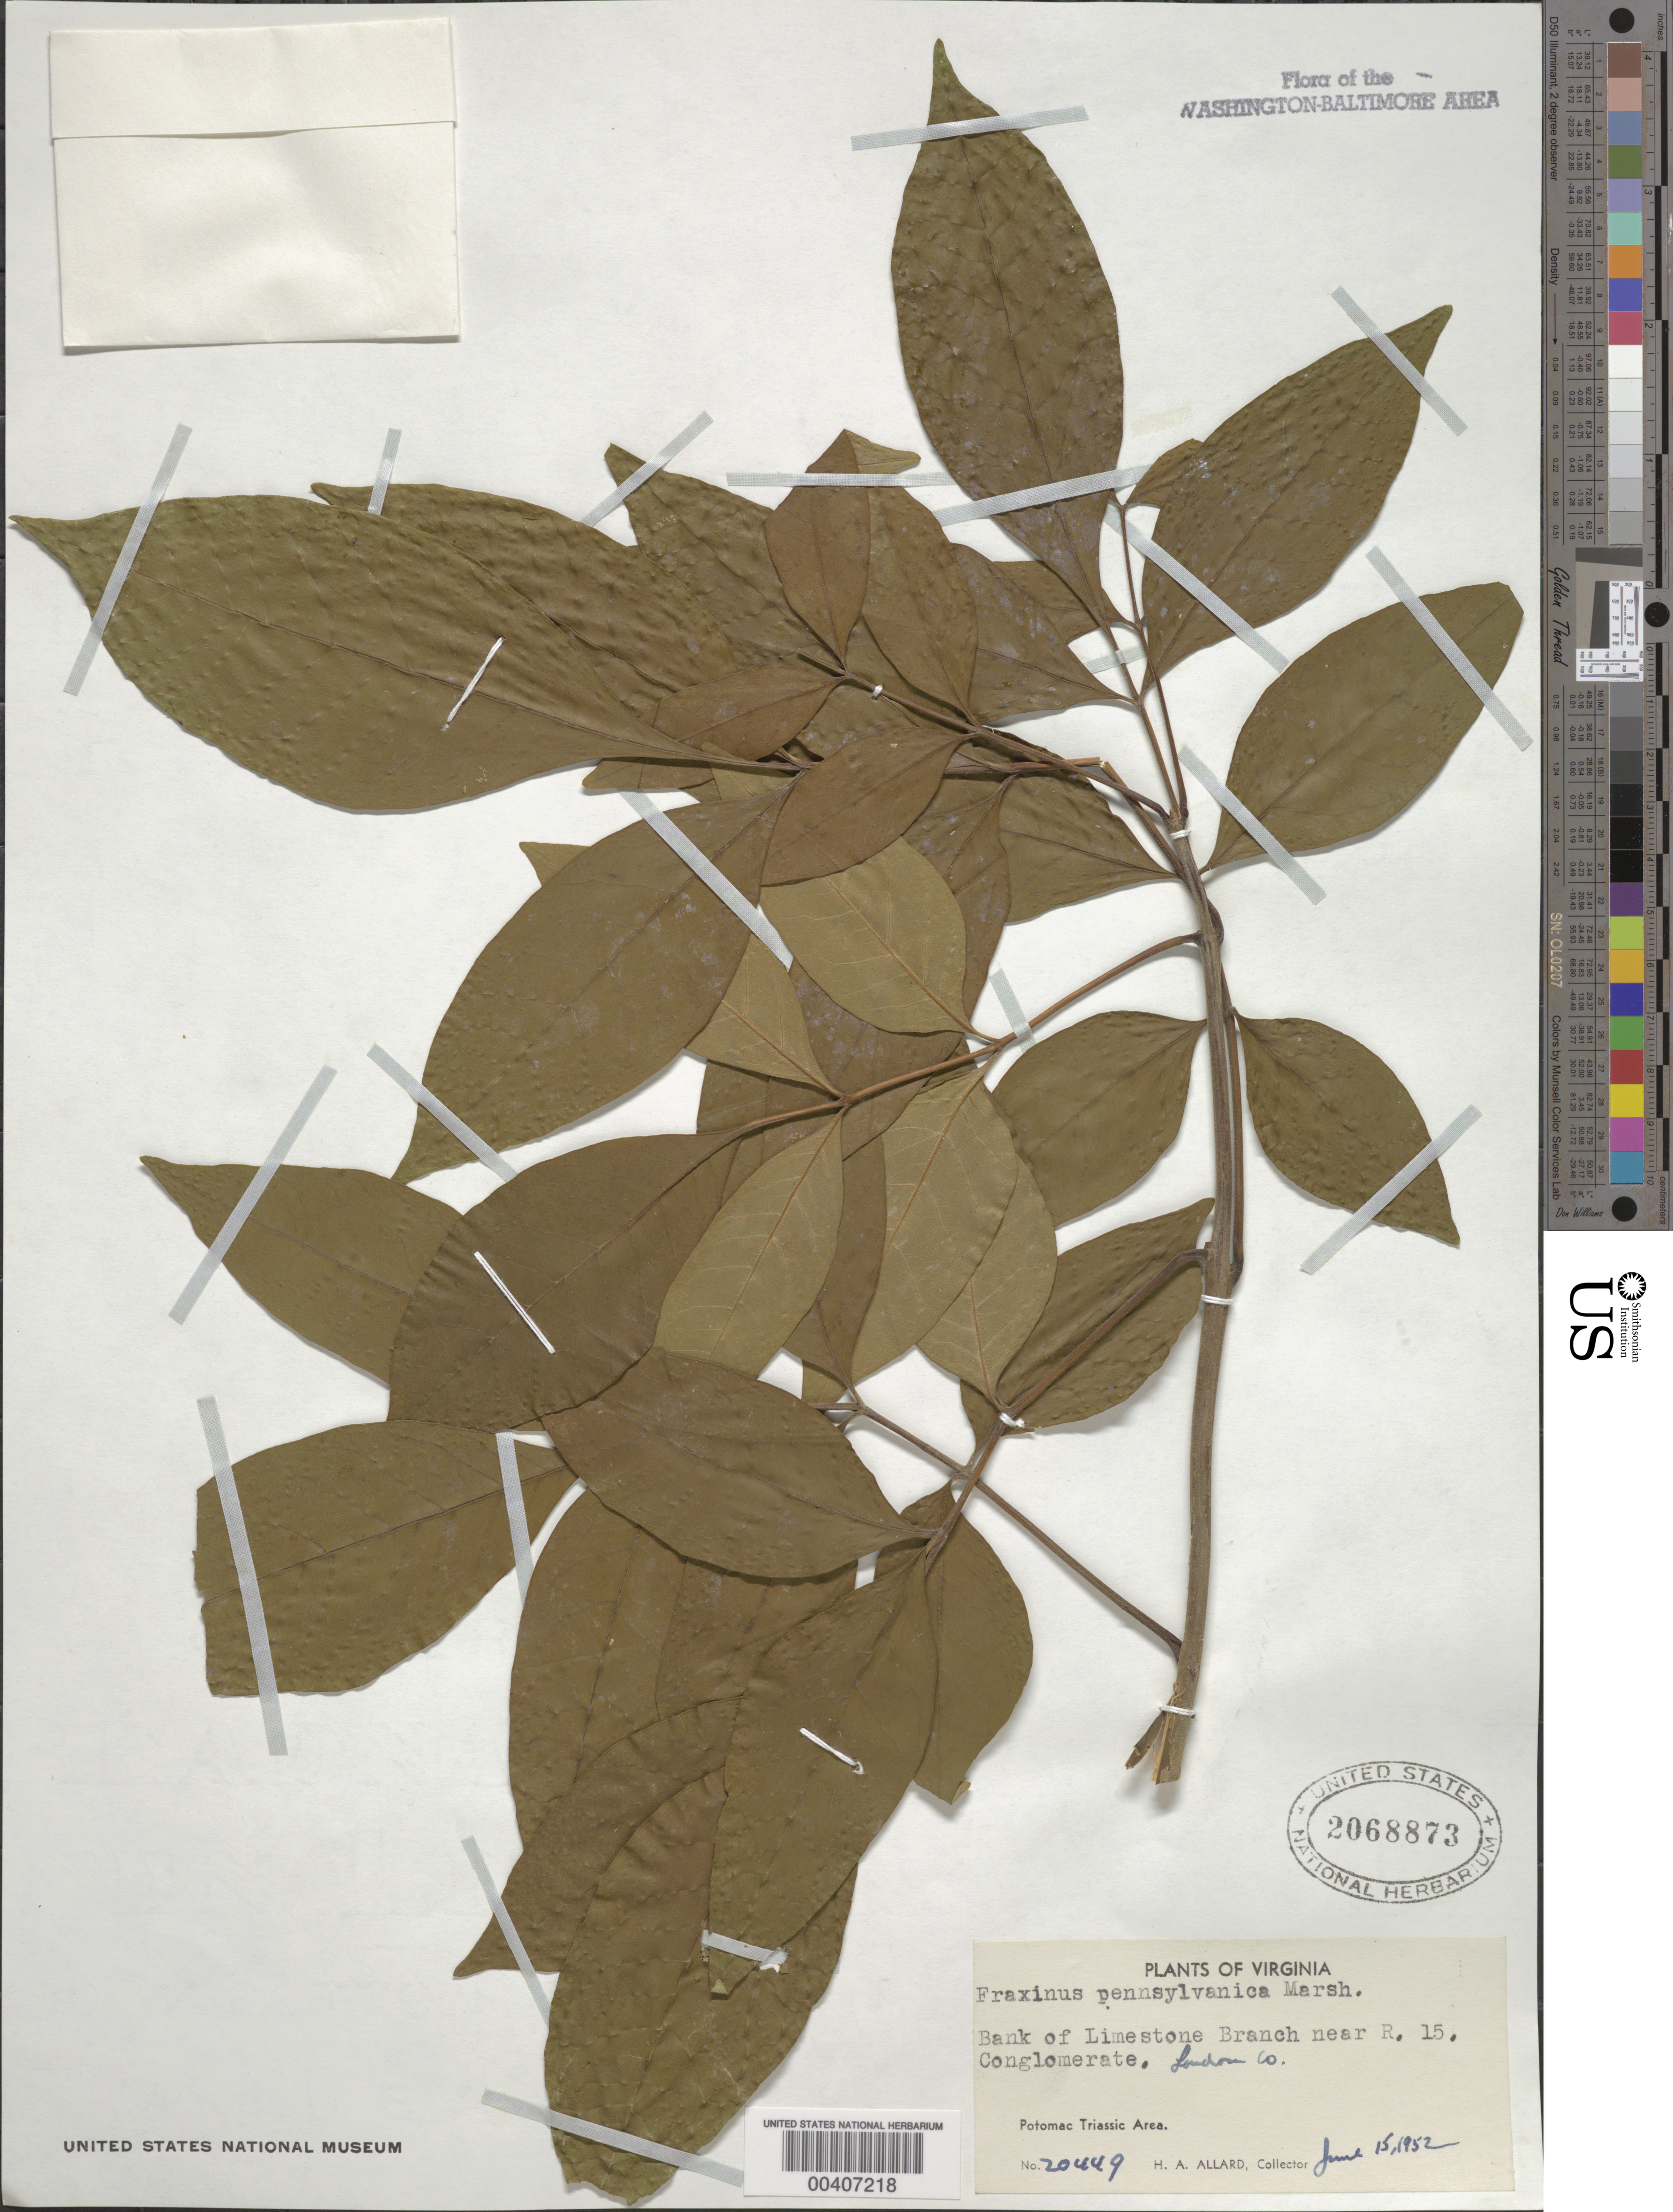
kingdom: Plantae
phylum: Tracheophyta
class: Magnoliopsida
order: Lamiales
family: Oleaceae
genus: Fraxinus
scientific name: Fraxinus pennsylvanica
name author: Marshall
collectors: H. A. Allard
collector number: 20449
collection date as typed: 15 Jun 1952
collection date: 1952-06-15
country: United States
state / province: Virginia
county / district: Loudoun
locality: Limestone Branch near Route 15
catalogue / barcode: US 2068873